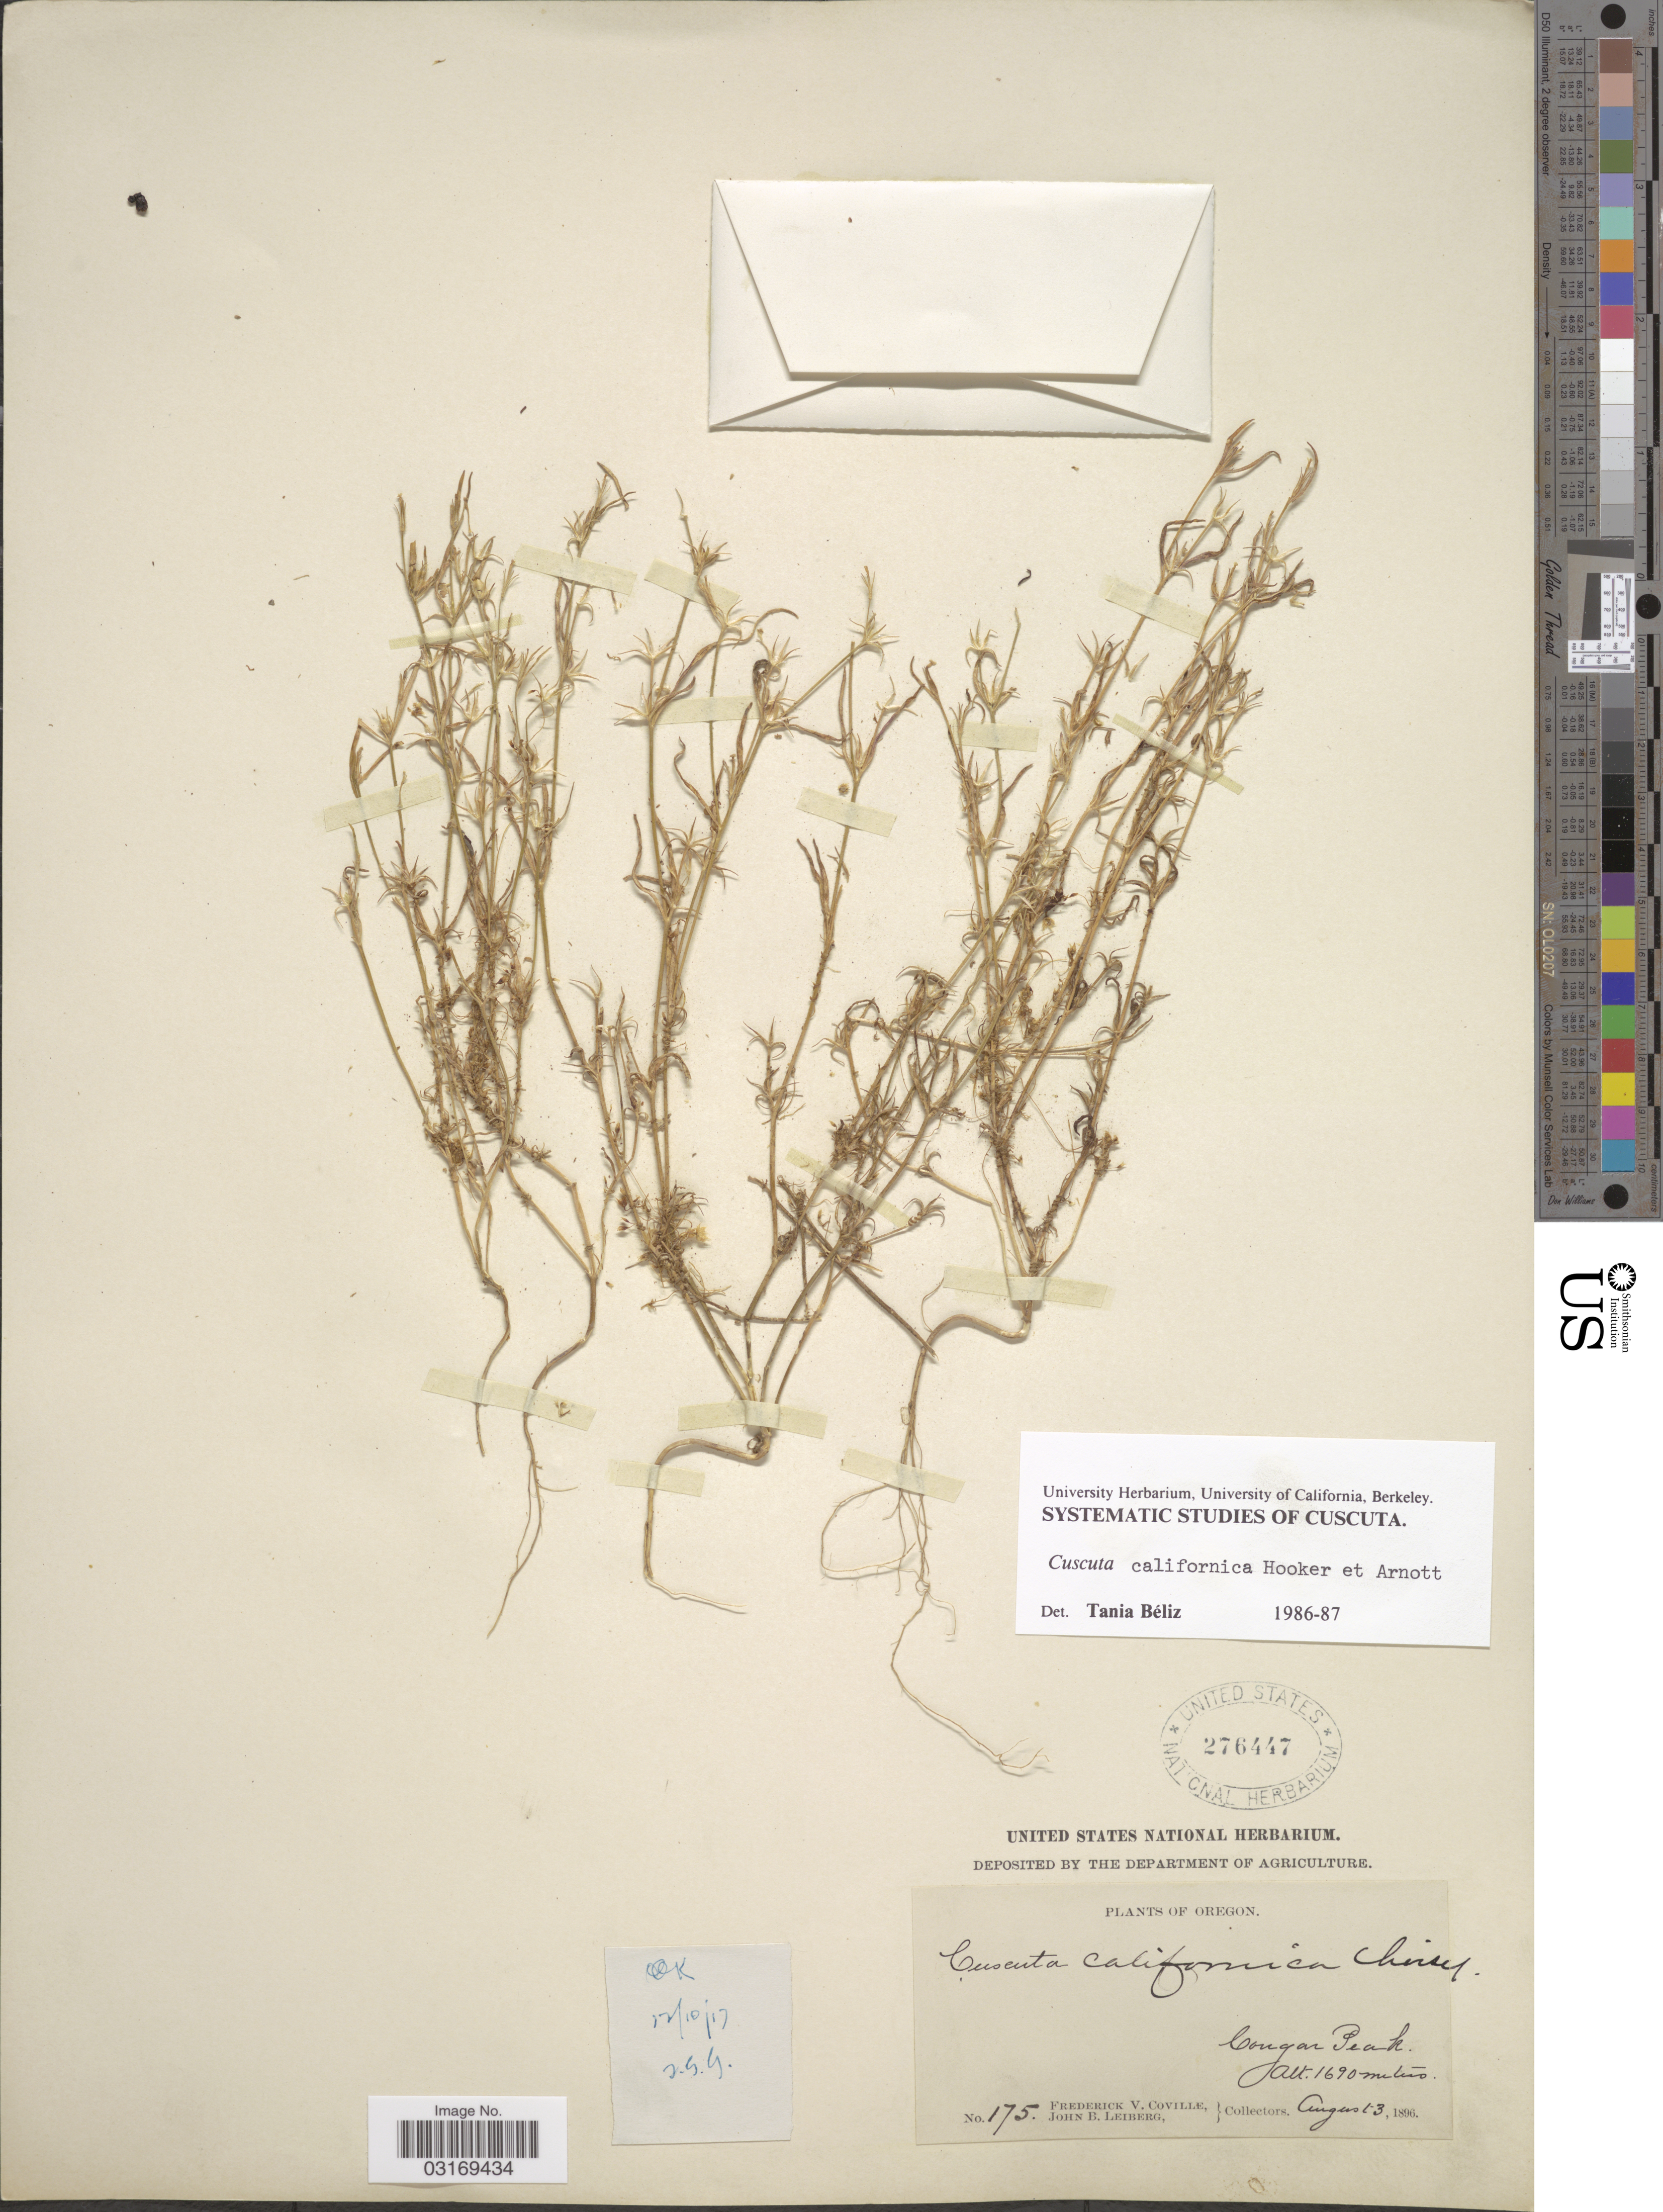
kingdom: Plantae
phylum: Tracheophyta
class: Magnoliopsida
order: Solanales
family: Convolvulaceae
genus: Cuscuta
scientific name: Cuscuta californica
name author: Hook. & Arn.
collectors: F. V. Coville & J. B. Leiberg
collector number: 175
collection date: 1896-08-03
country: United States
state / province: Oregon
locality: Cougar Peak.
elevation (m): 1690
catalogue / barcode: US 276447